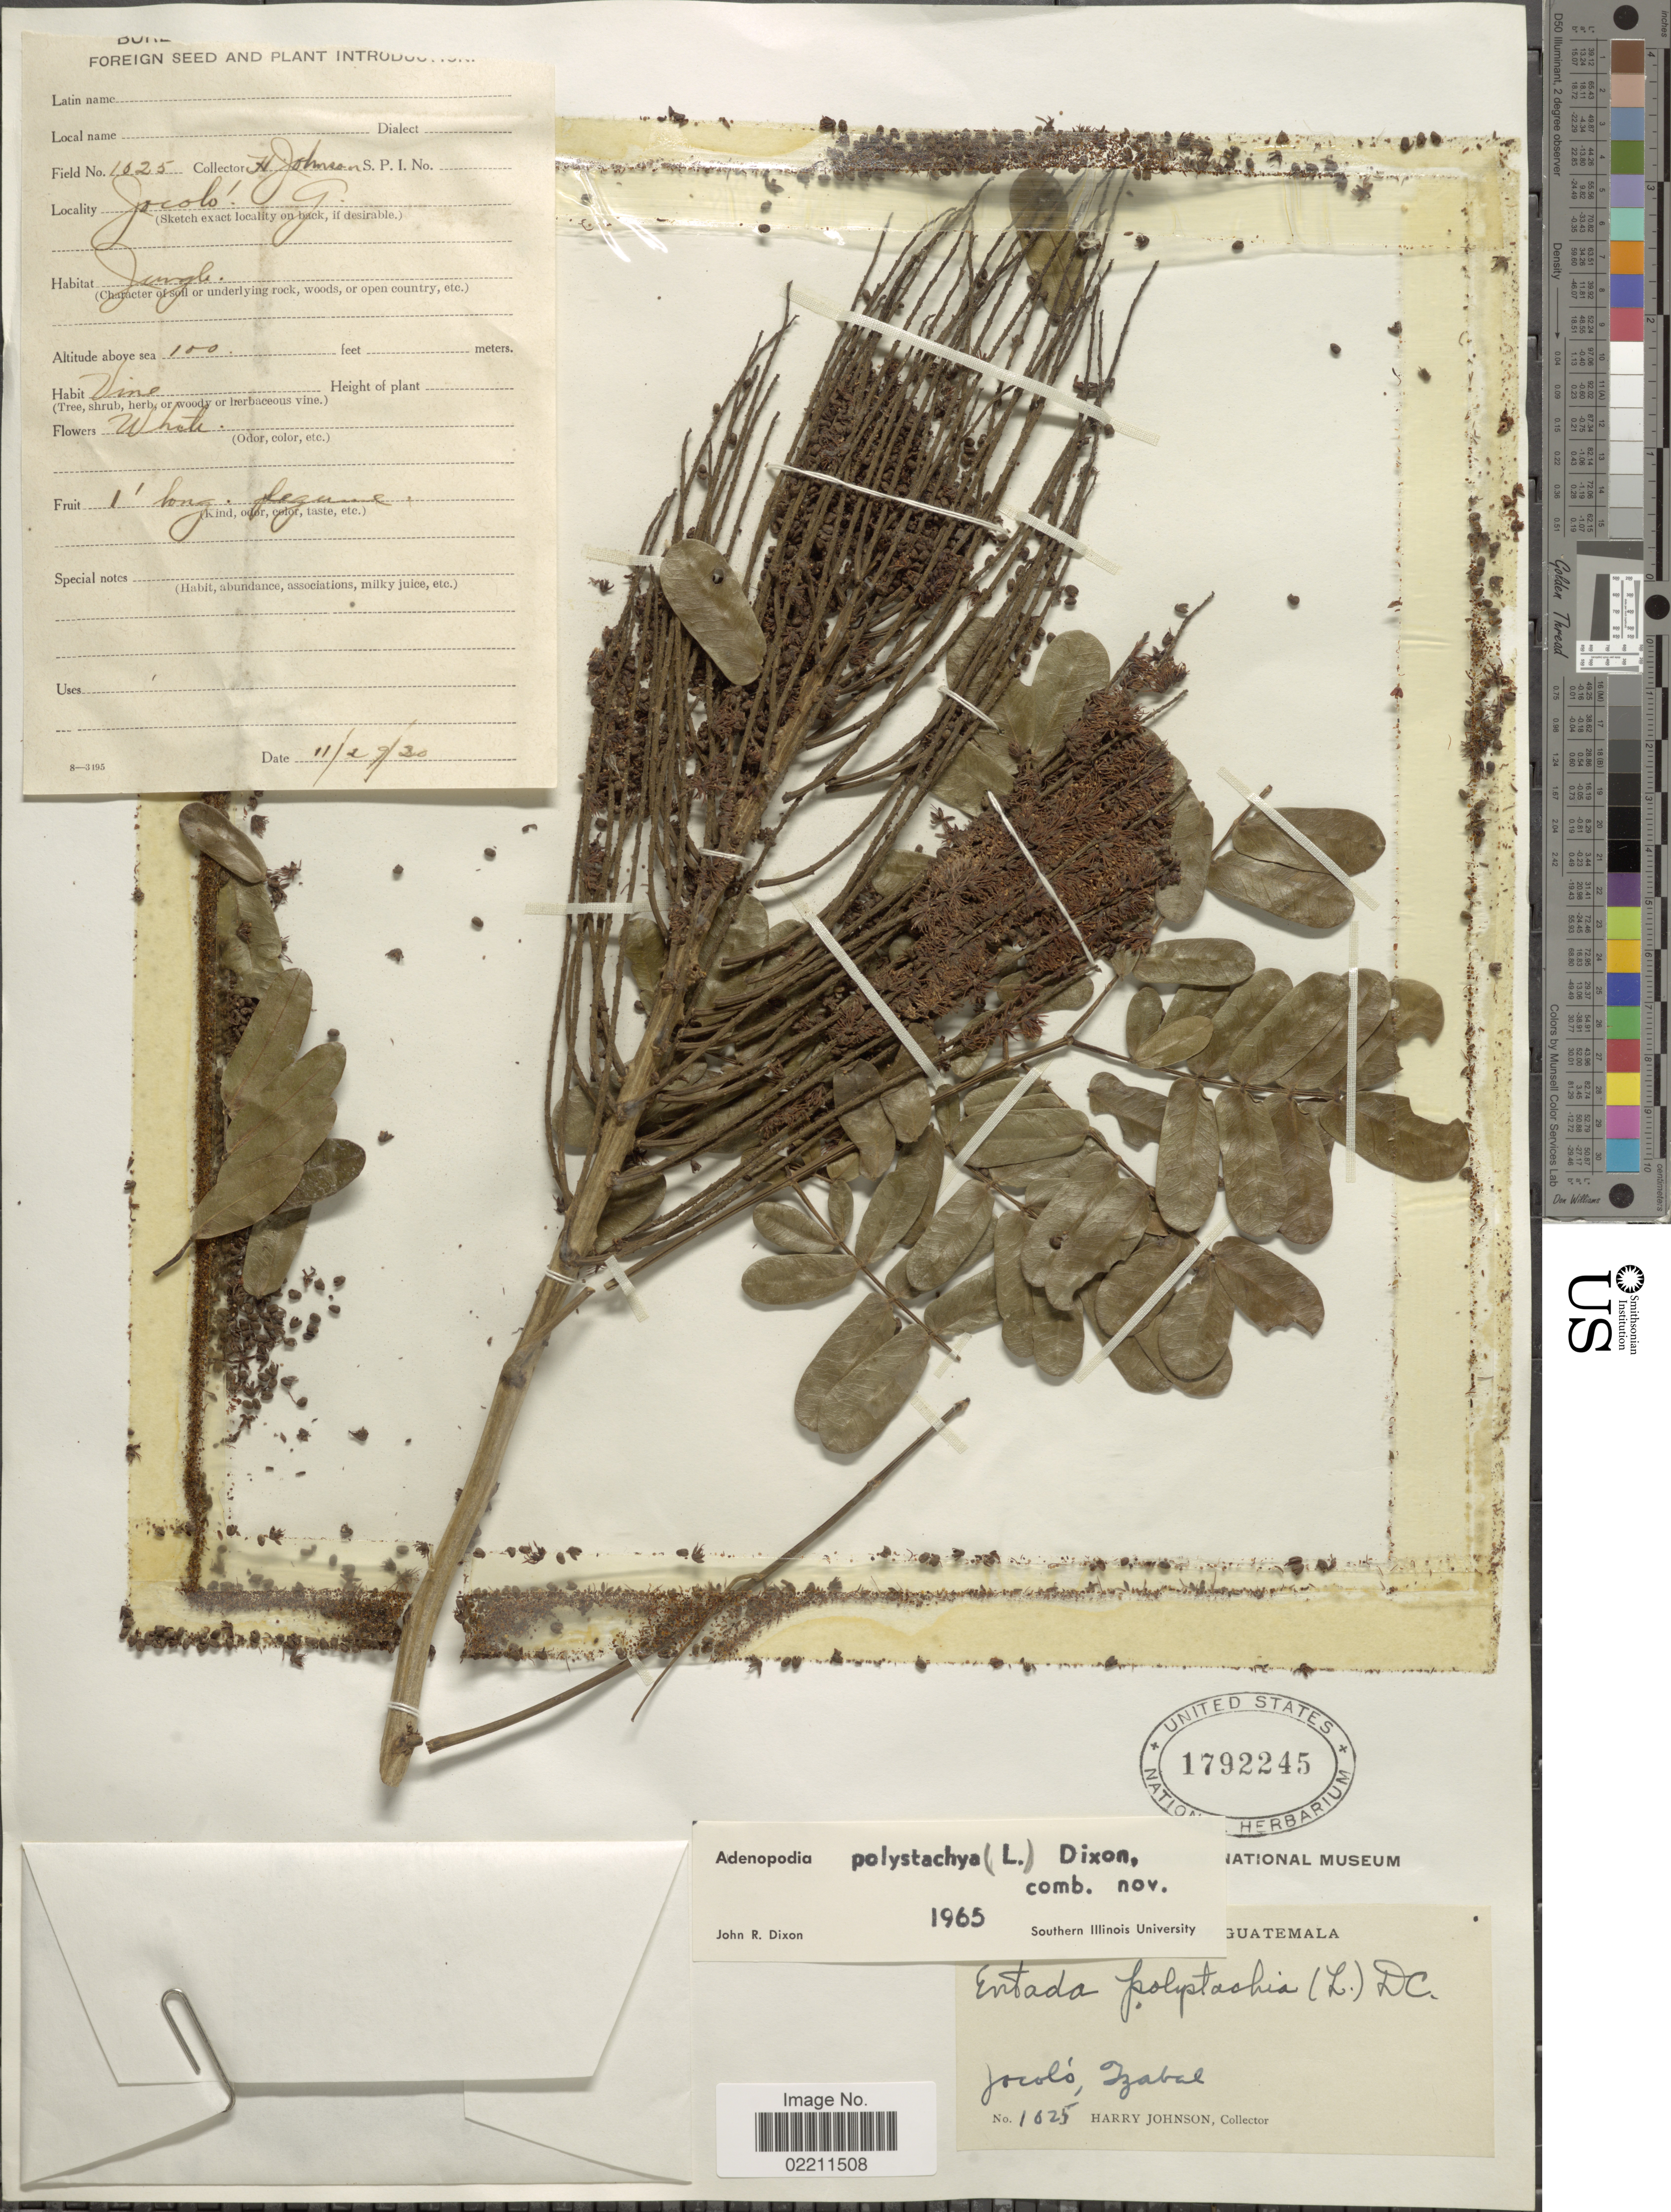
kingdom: Plantae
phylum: Tracheophyta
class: Magnoliopsida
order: Fabales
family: Fabaceae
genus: Entada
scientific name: Entada polystachya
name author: (L.) DC.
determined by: Strong, Mark T., (BOT), Smithsonian Institution - National Museum of Natural History (UNITED STATES)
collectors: H. Johnson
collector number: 1625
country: Guatemala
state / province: Izabal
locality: Jacolo, Izabal, Guatemala.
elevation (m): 30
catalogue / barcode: US 1792245